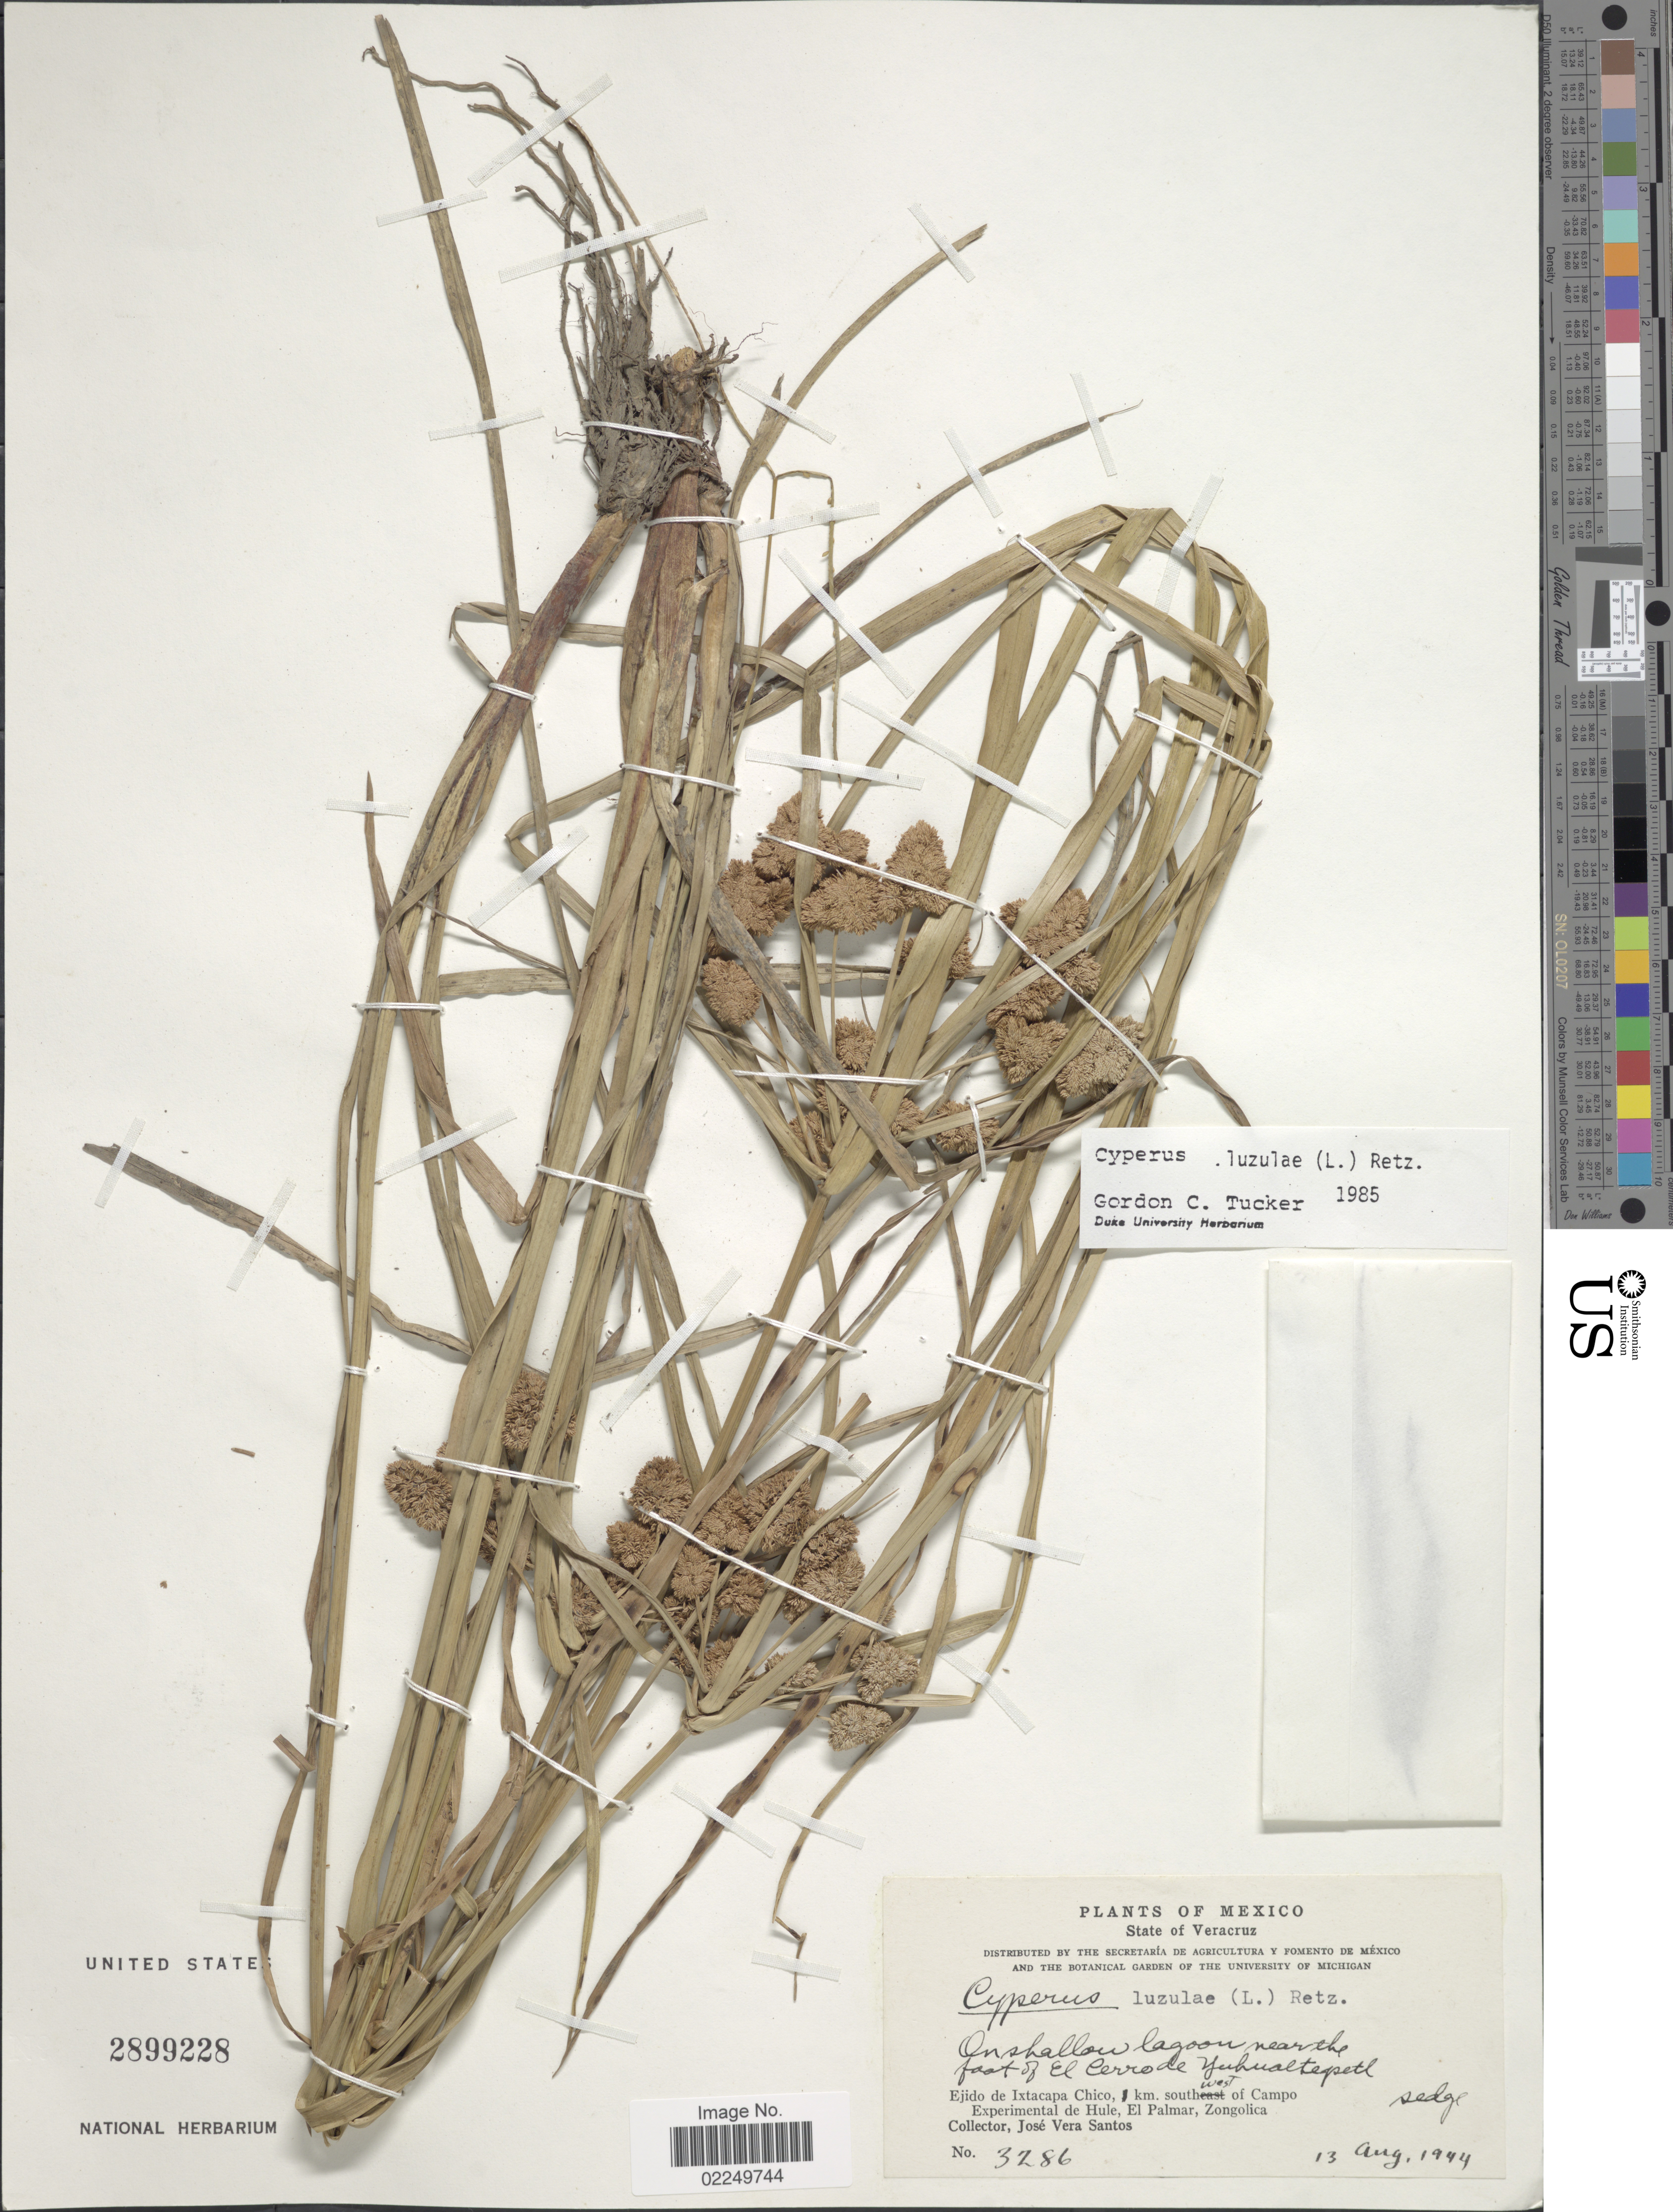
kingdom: Plantae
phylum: Tracheophyta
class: Liliopsida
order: Poales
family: Cyperaceae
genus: Cyperus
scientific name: Cyperus luzulae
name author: (L.) Rottb. ex Retz.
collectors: J. Santos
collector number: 3286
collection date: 1944-08-13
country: Mexico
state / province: Veracruz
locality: State of Veracruz, Ejido de Ixtacapa, Chic, 1 km. southwest of Campo, Experimental de Hule, El Palmar, Zongolica, on shallow lagoon near the foot of El Cerro de Yuhualtepetl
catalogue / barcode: US 2899228